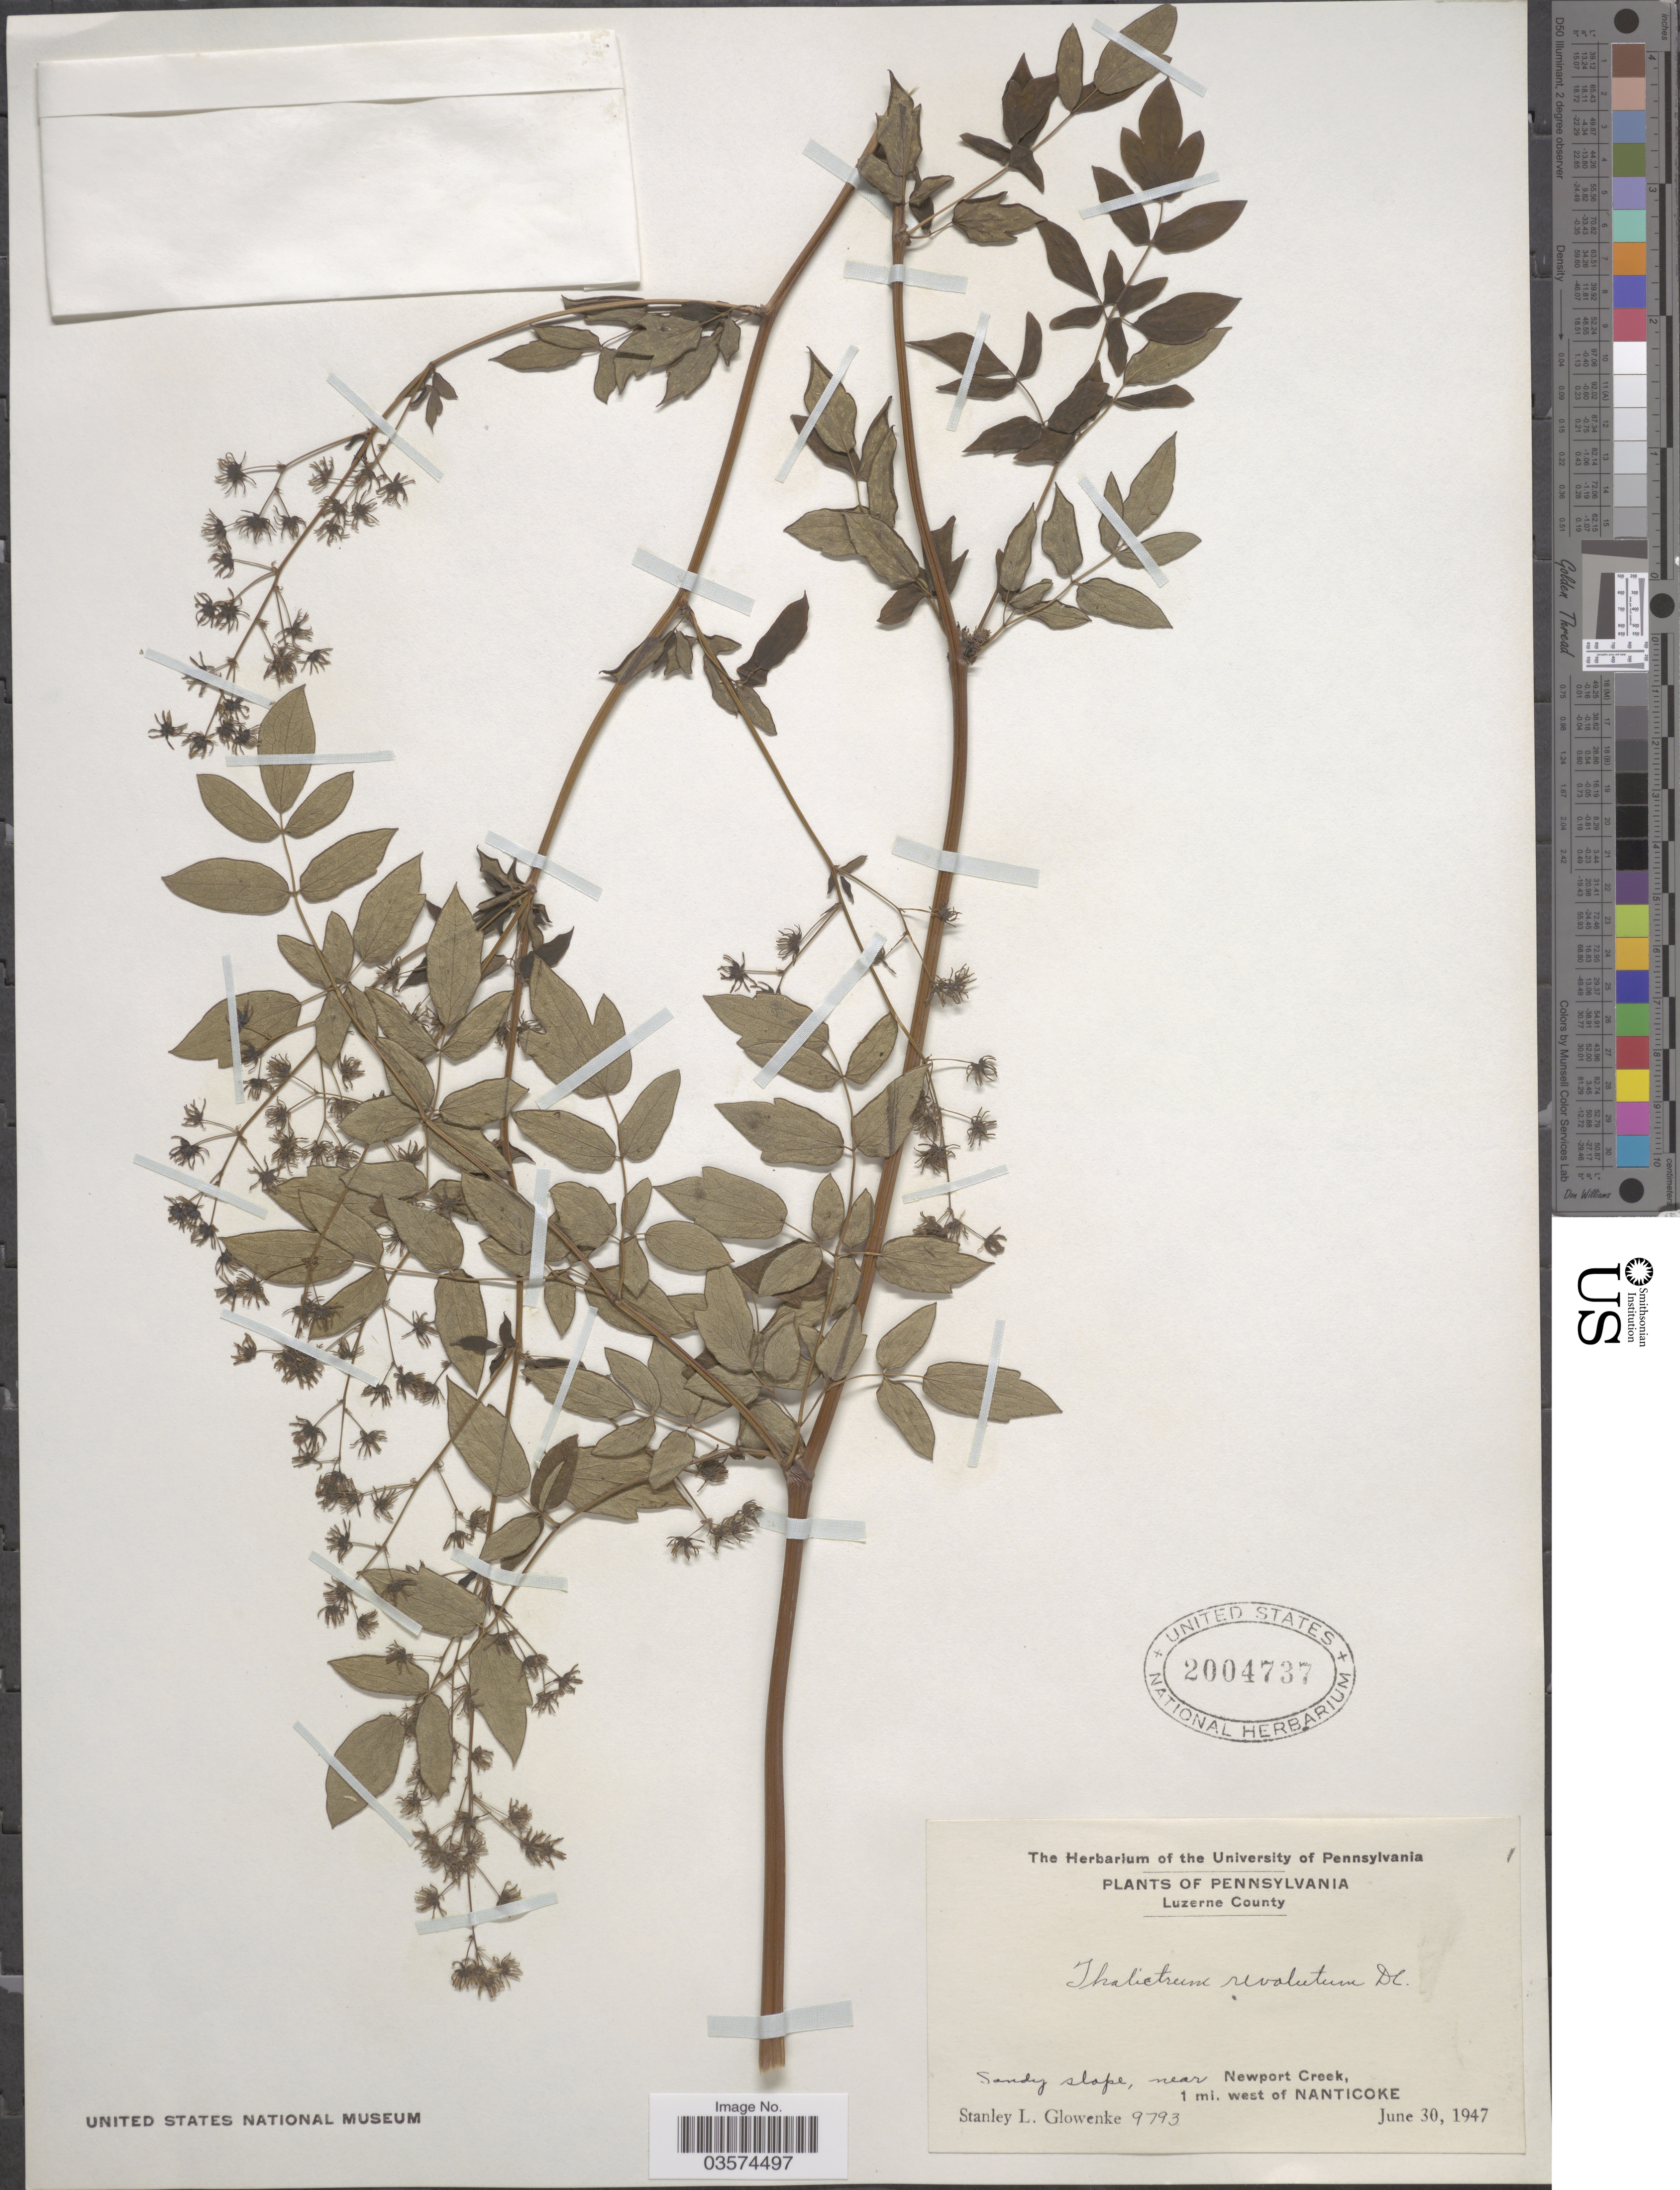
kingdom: Plantae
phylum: Tracheophyta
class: Magnoliopsida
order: Ranunculales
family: Ranunculaceae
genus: Thalictrum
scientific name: Thalictrum amphibolum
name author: Greene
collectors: S. Glowenke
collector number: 9793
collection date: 1947-06-30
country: United States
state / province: Pennsylvania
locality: Luzerne County. Sandy slope, near Newport Creek, 1 mi. west of Nanticoke.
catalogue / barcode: US 2004737